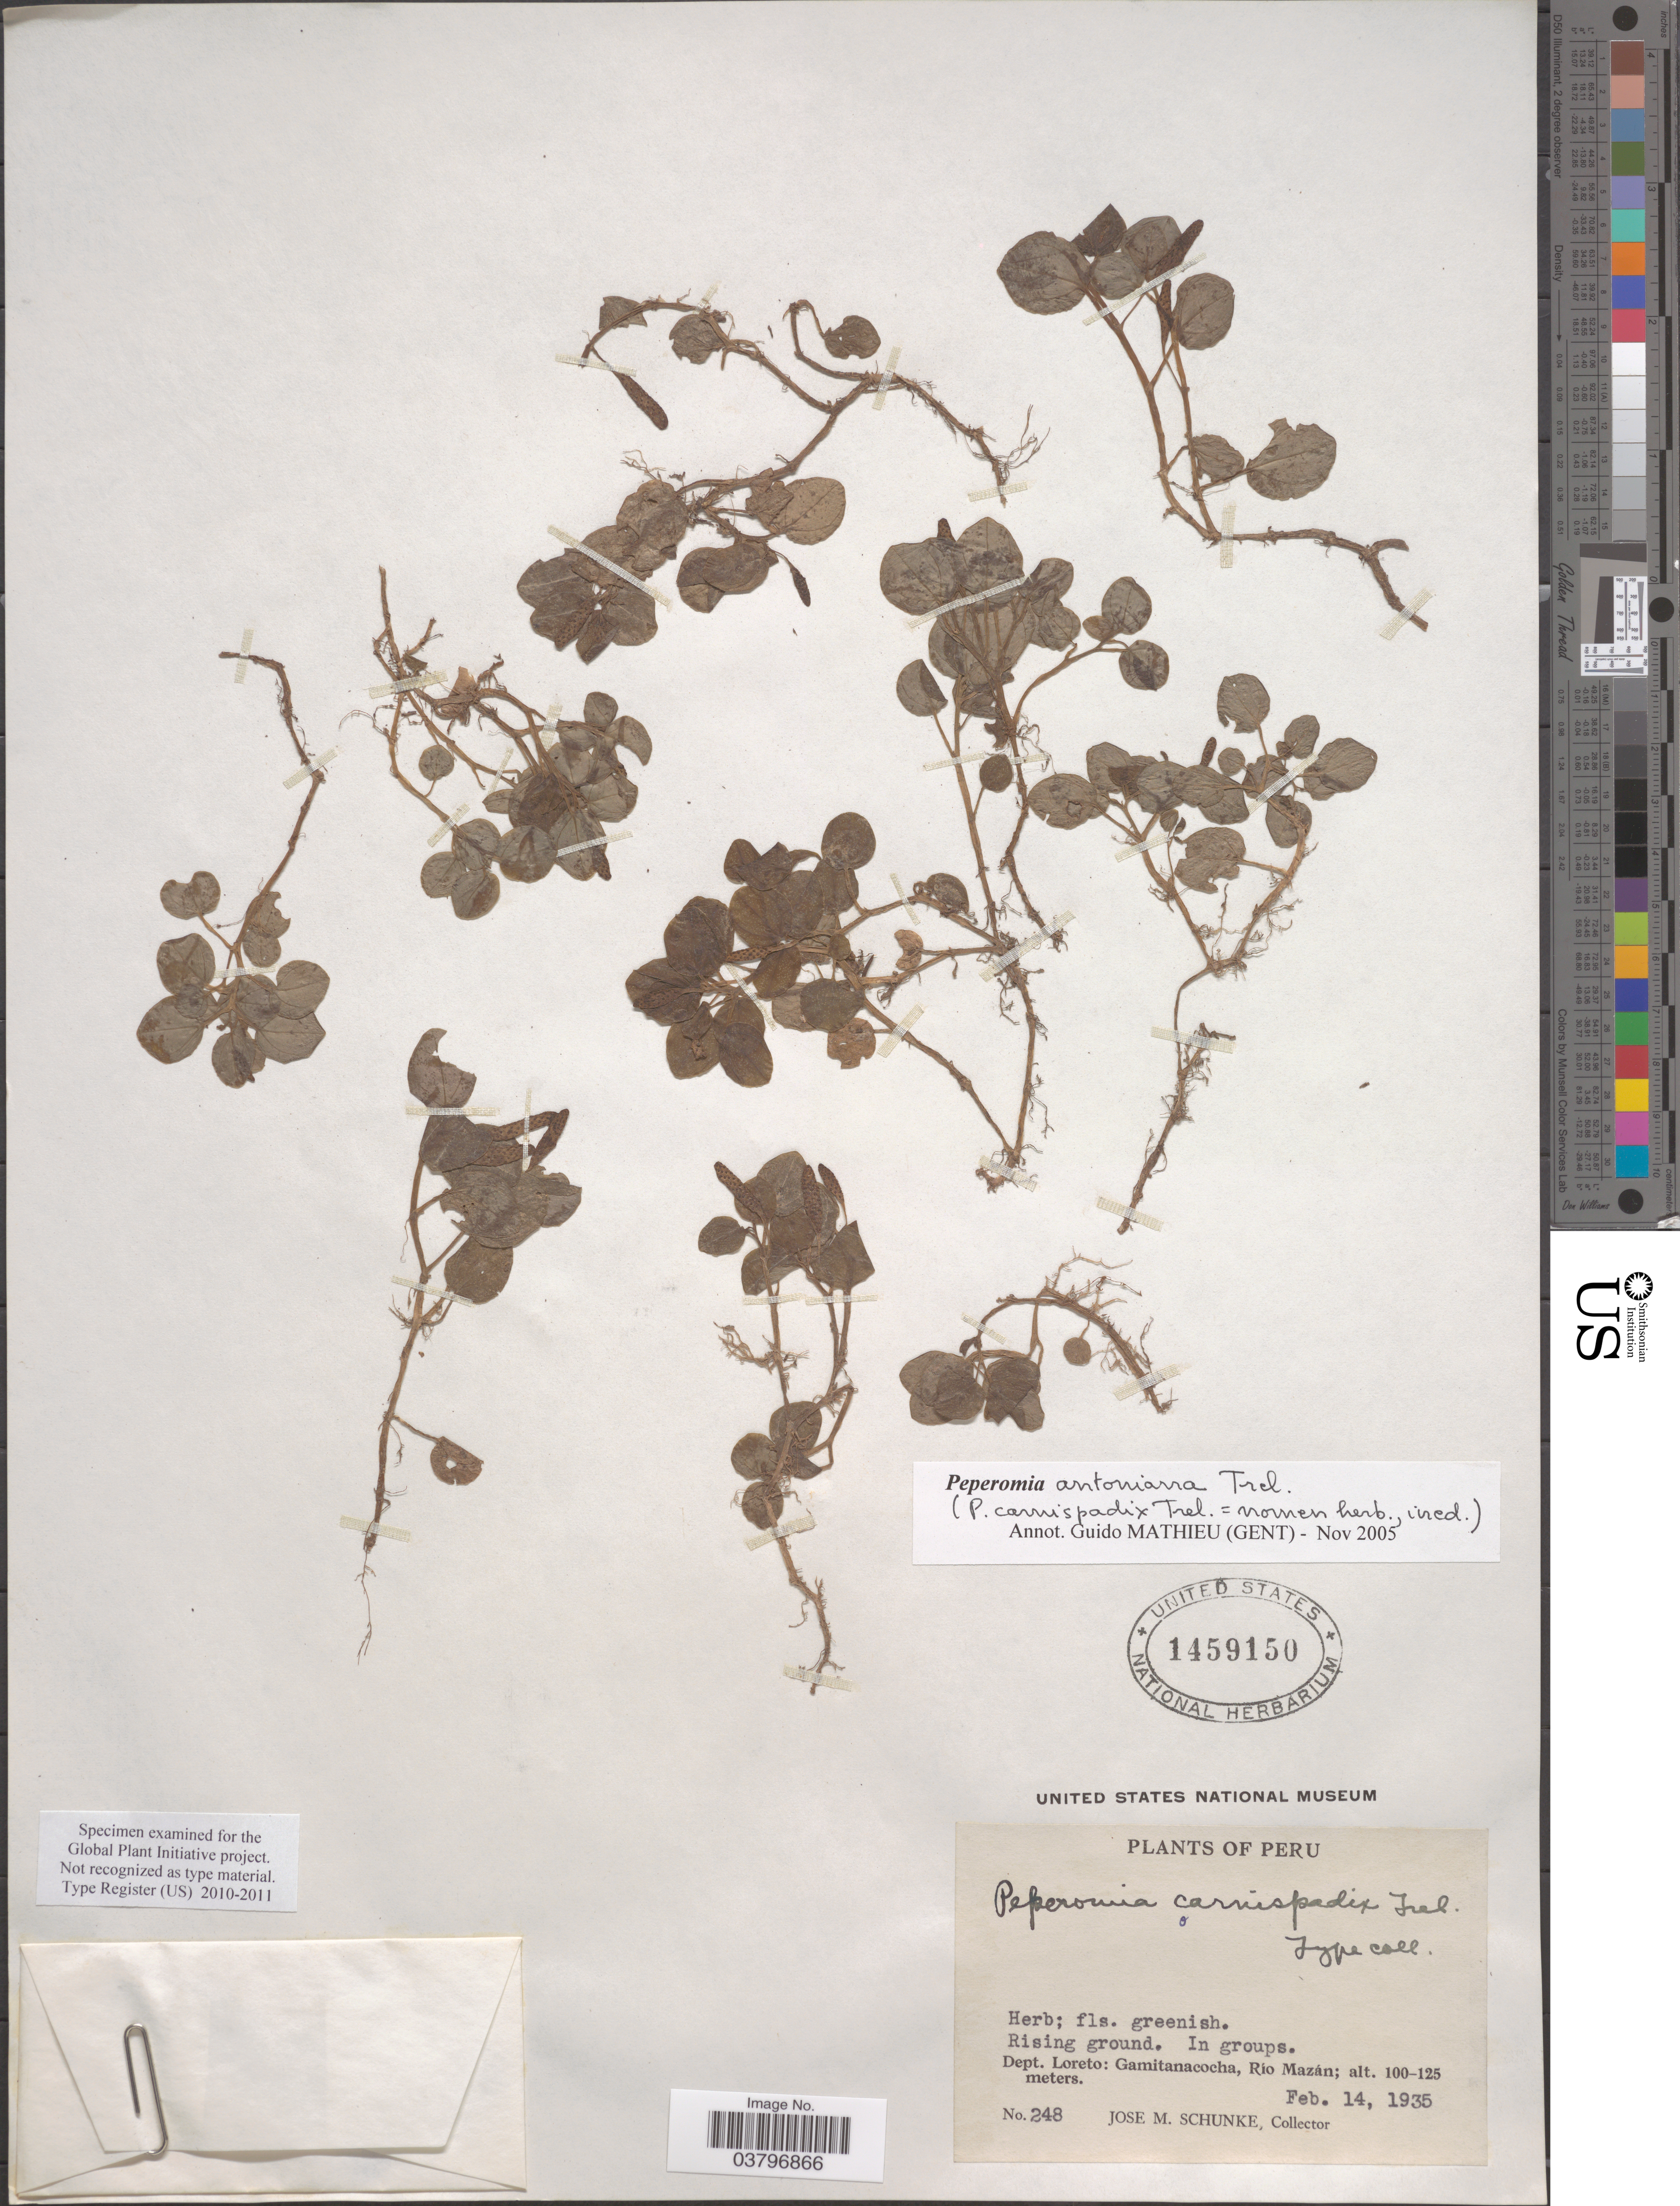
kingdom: Plantae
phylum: Tracheophyta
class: Magnoliopsida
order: Piperales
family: Piperaceae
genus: Peperomia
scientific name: Peperomia antoniana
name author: Trel.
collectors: J. M. Schunke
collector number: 248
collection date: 1935-02-14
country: Peru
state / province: Loreto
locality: Dept. Loreto: Gamitancocha, Río Mazán.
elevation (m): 100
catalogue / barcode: US 1459150